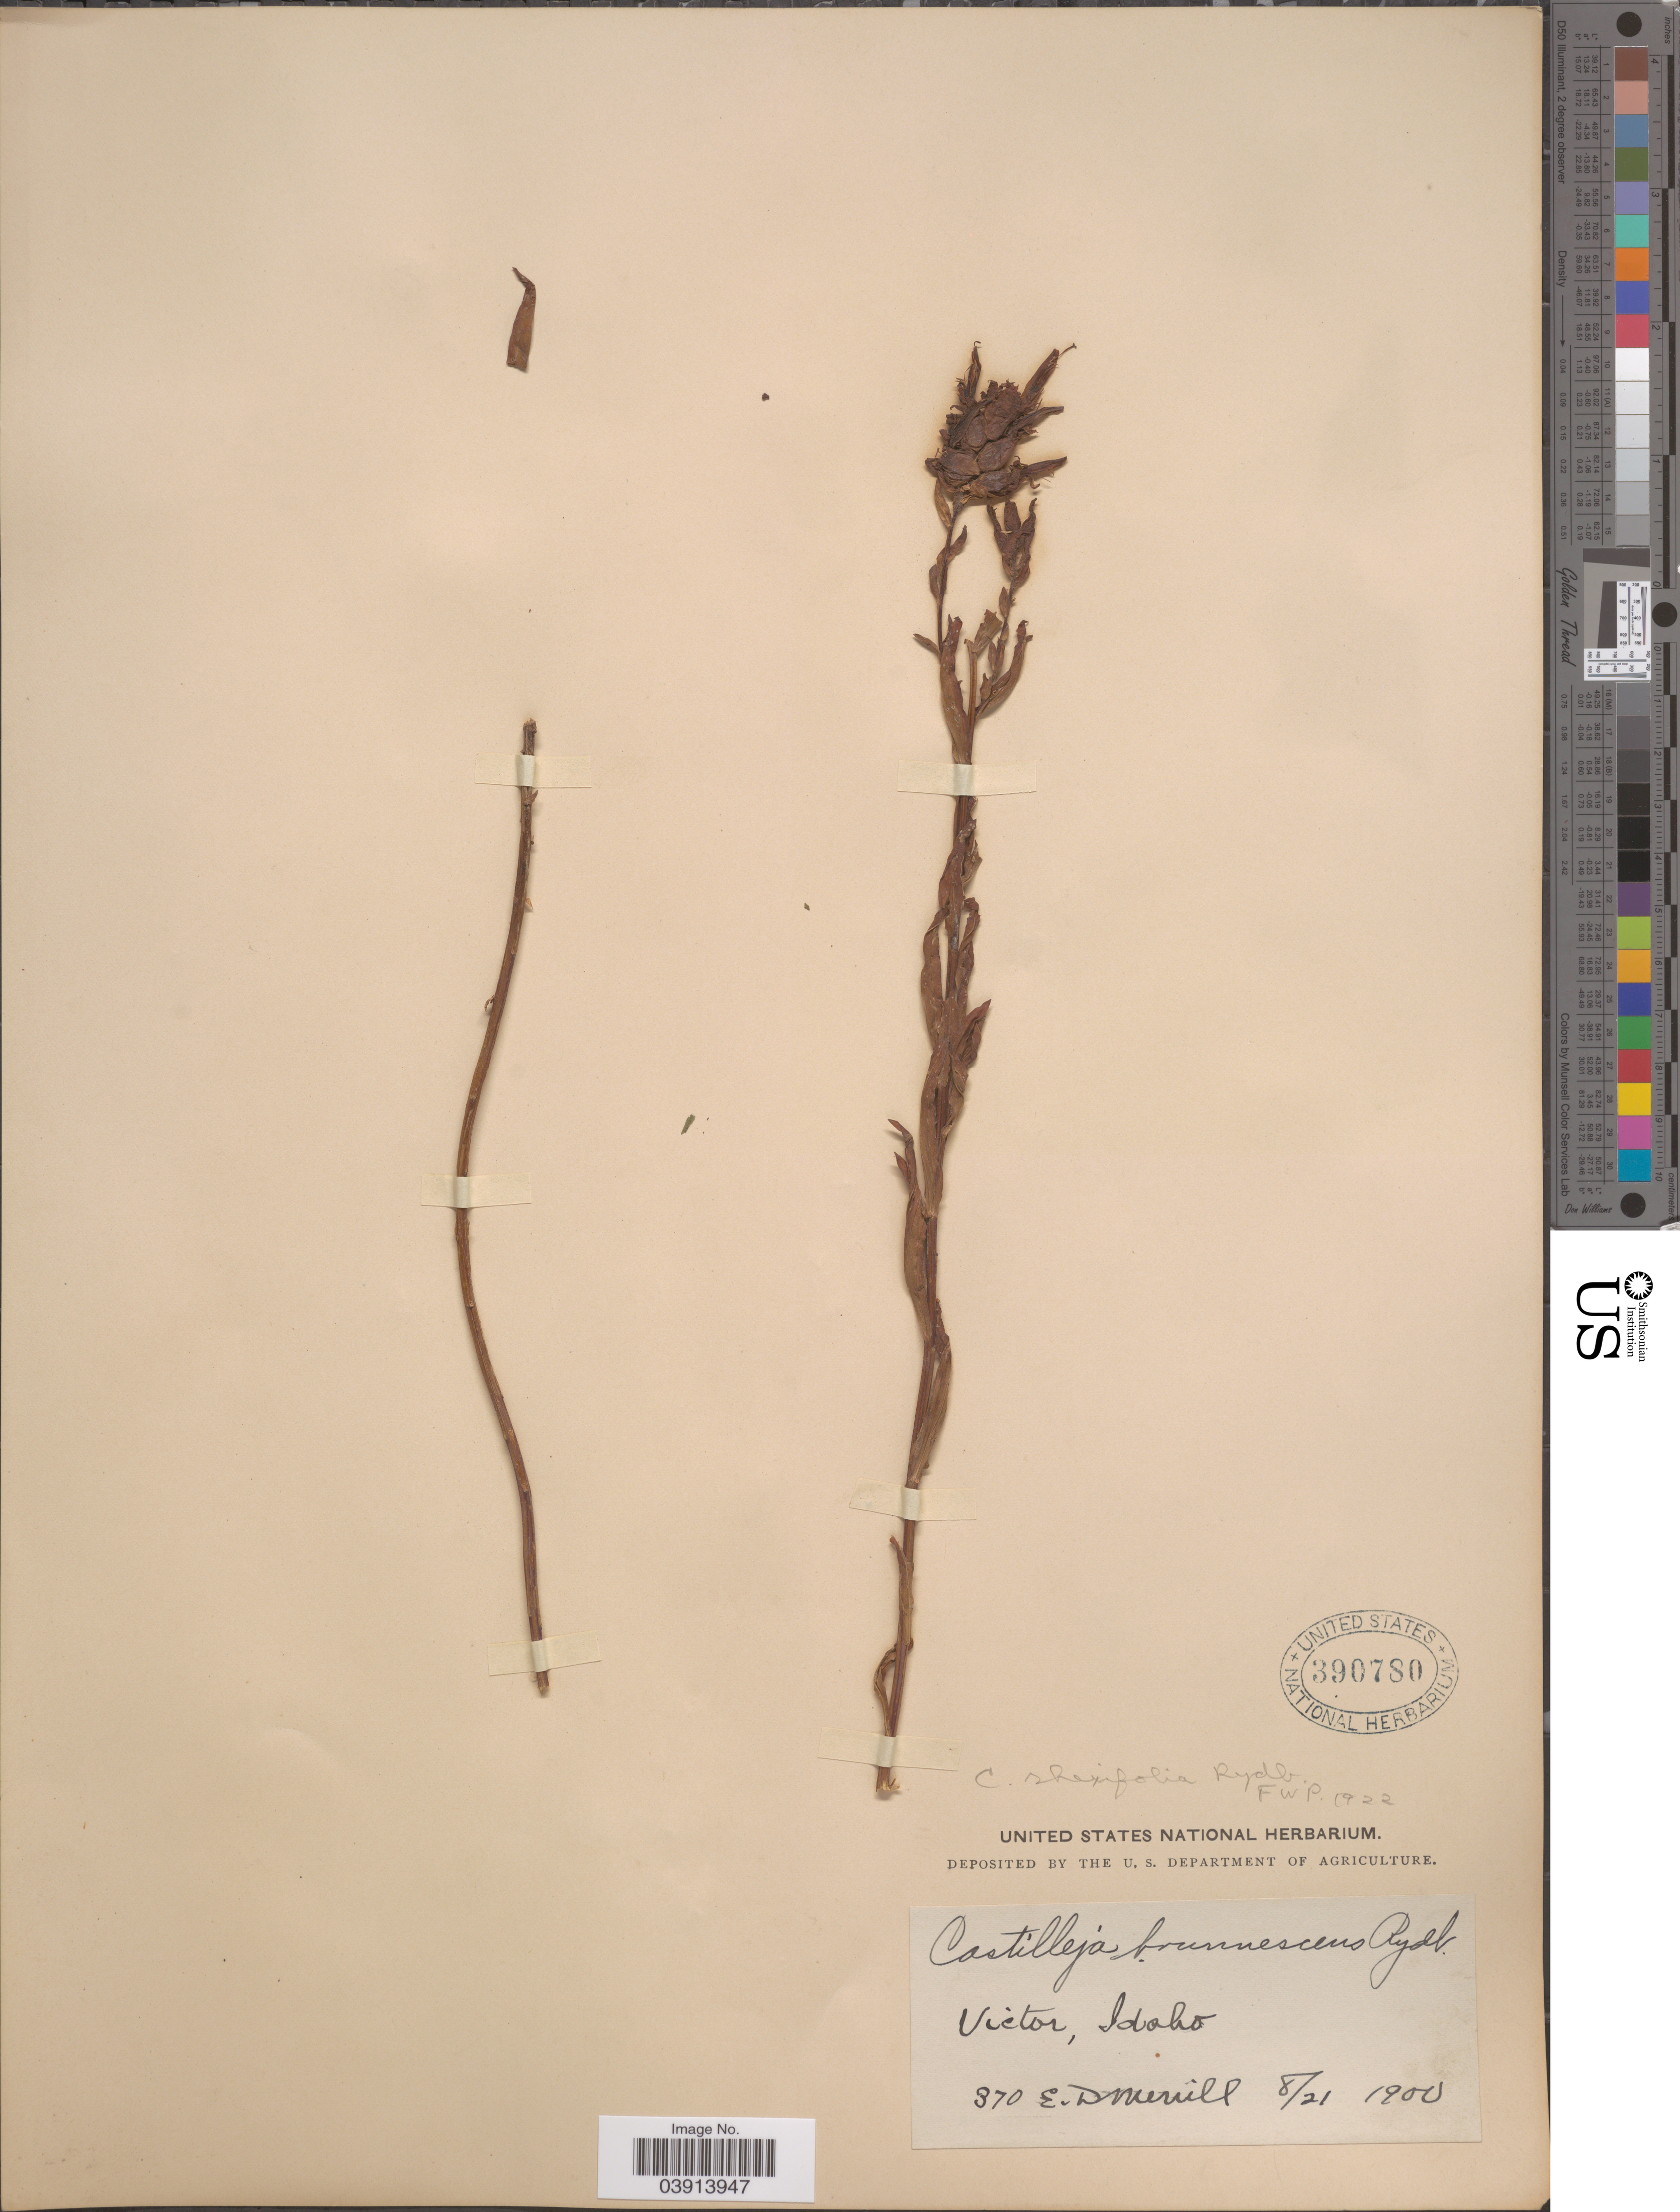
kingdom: Plantae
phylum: Tracheophyta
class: Magnoliopsida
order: Lamiales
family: Orobanchaceae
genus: Castilleja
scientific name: Castilleja rhexiifolia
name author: Rydb.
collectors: E. D. Merrill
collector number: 370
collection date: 1900-08-21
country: United States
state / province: Idaho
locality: Victor.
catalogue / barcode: US 390780